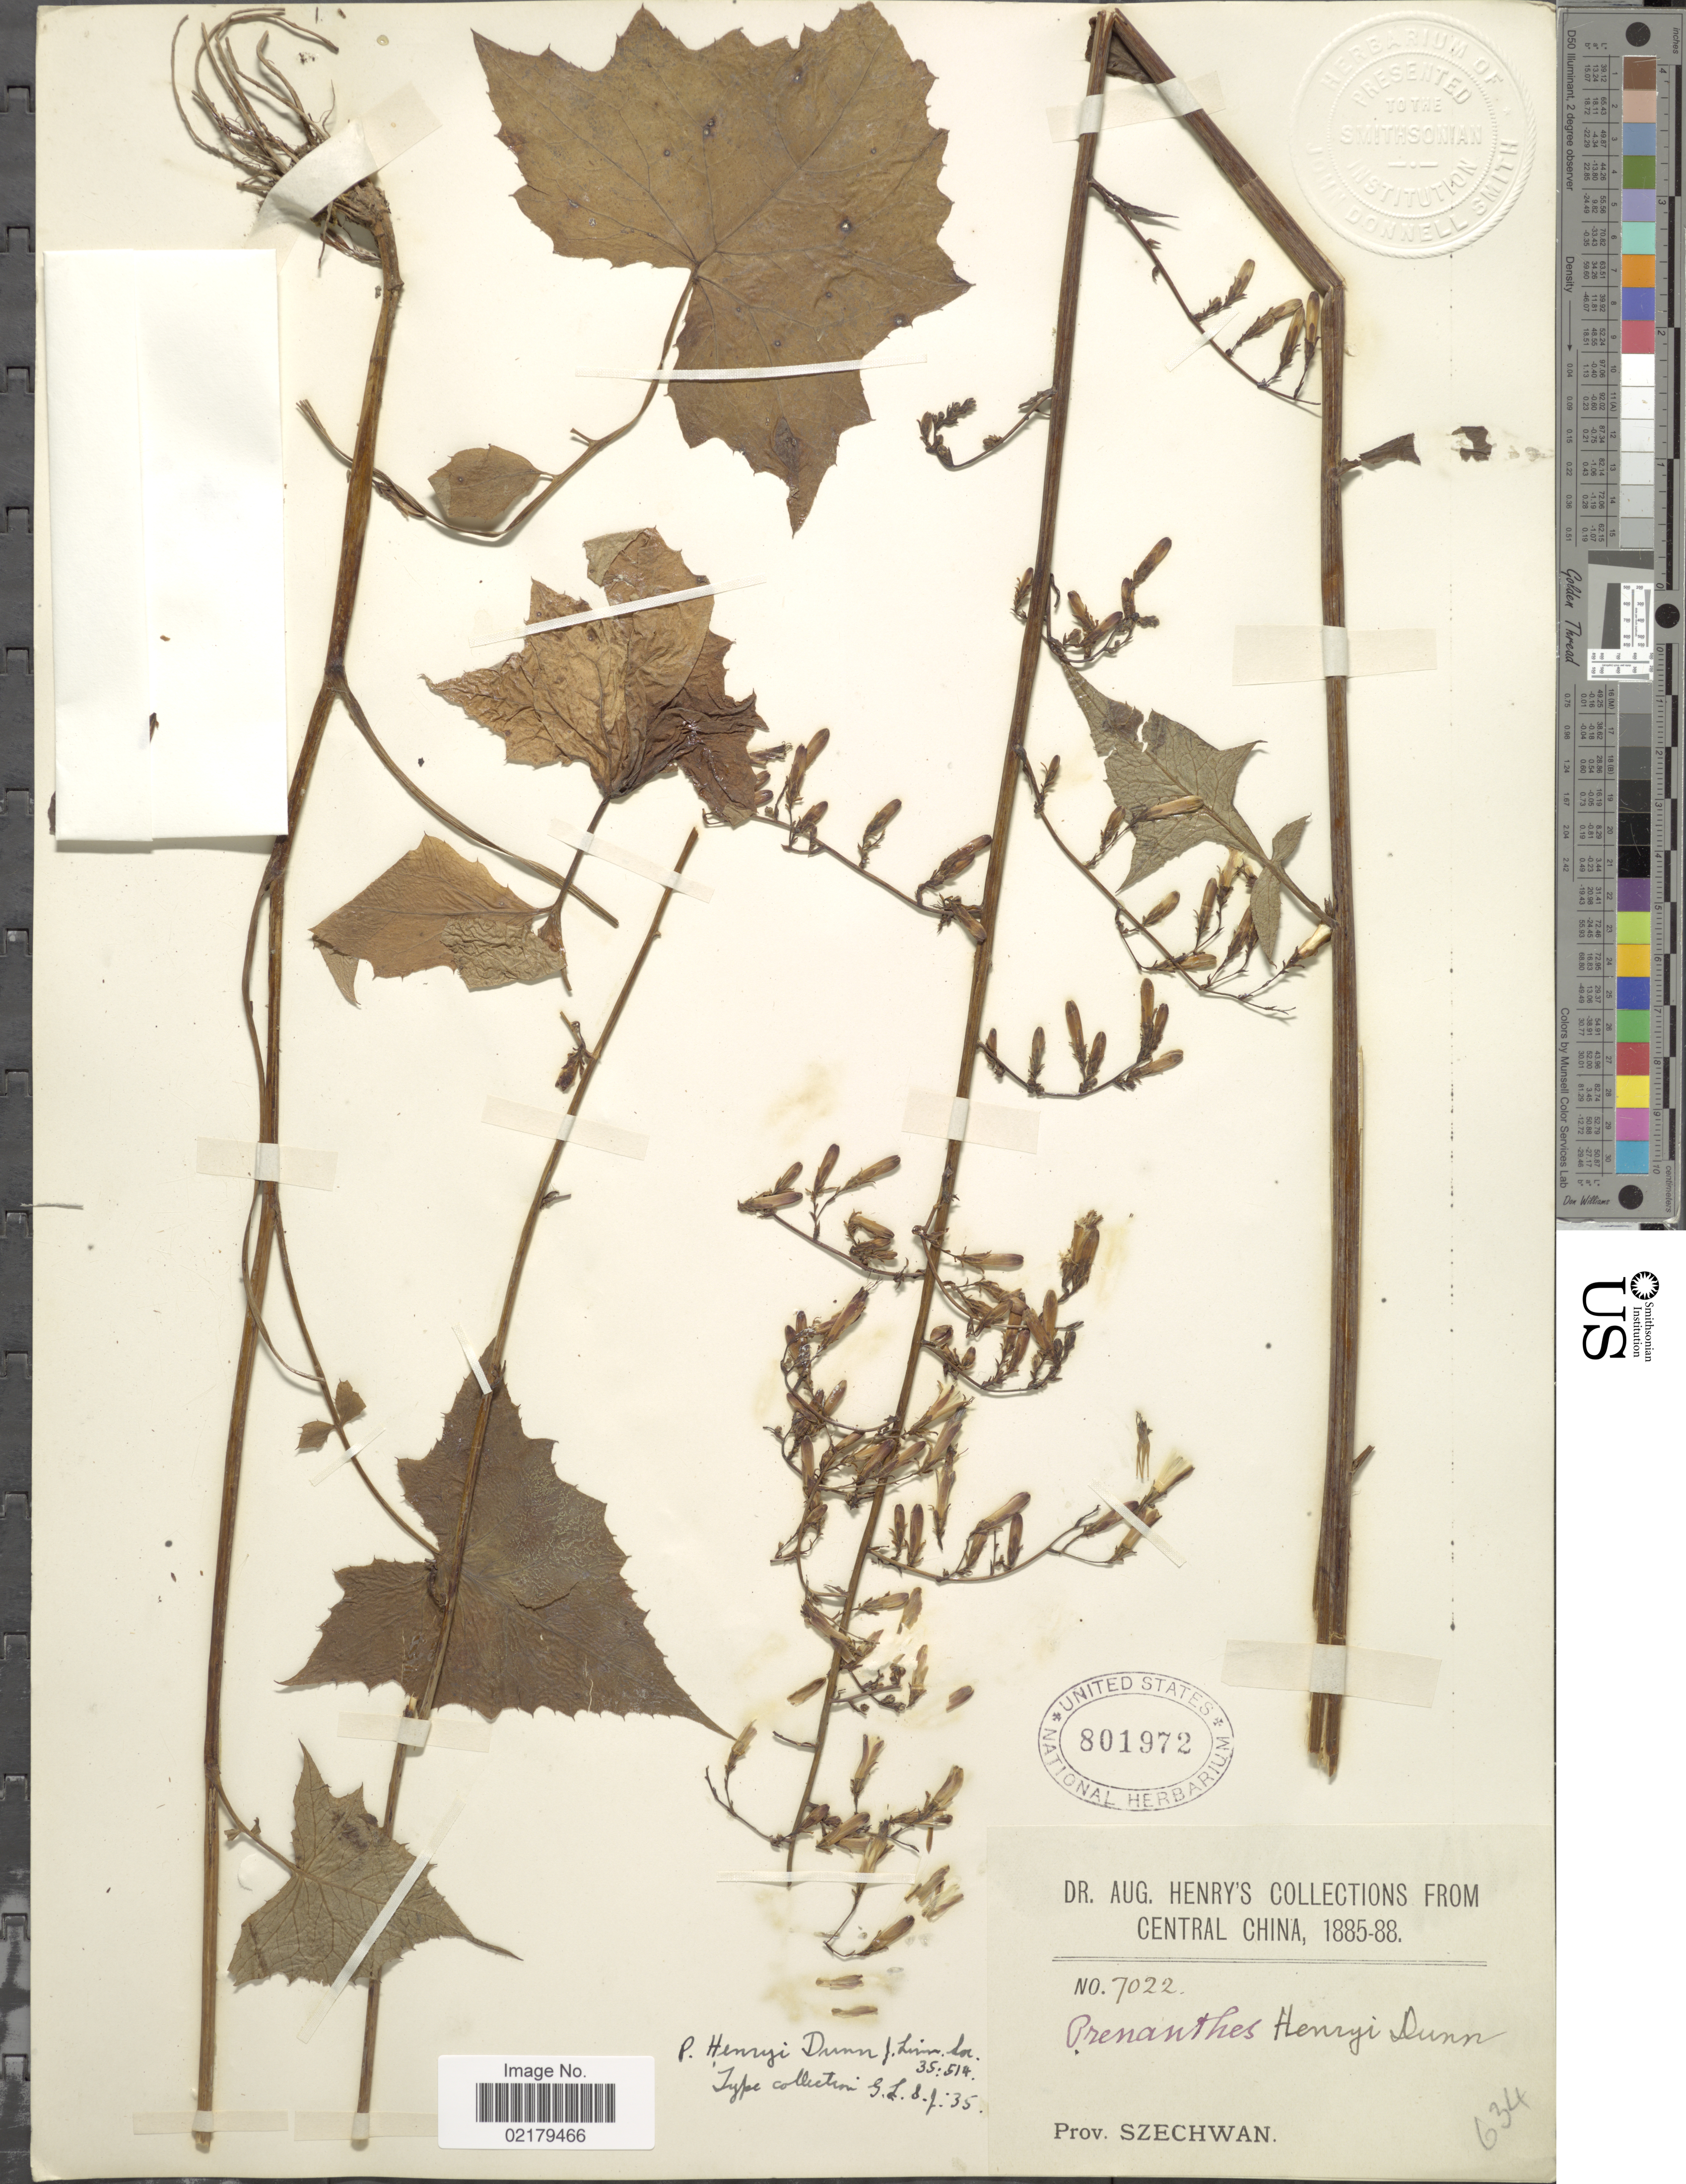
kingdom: Plantae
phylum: Tracheophyta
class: Magnoliopsida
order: Asterales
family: Asteraceae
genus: Notoseris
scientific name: Notoseris melanantha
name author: (Franch.) C. Shih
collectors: A. Henry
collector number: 7022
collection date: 1885/1888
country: China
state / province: Sichuan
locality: Central China, Prov. Szechwan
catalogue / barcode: US 801972